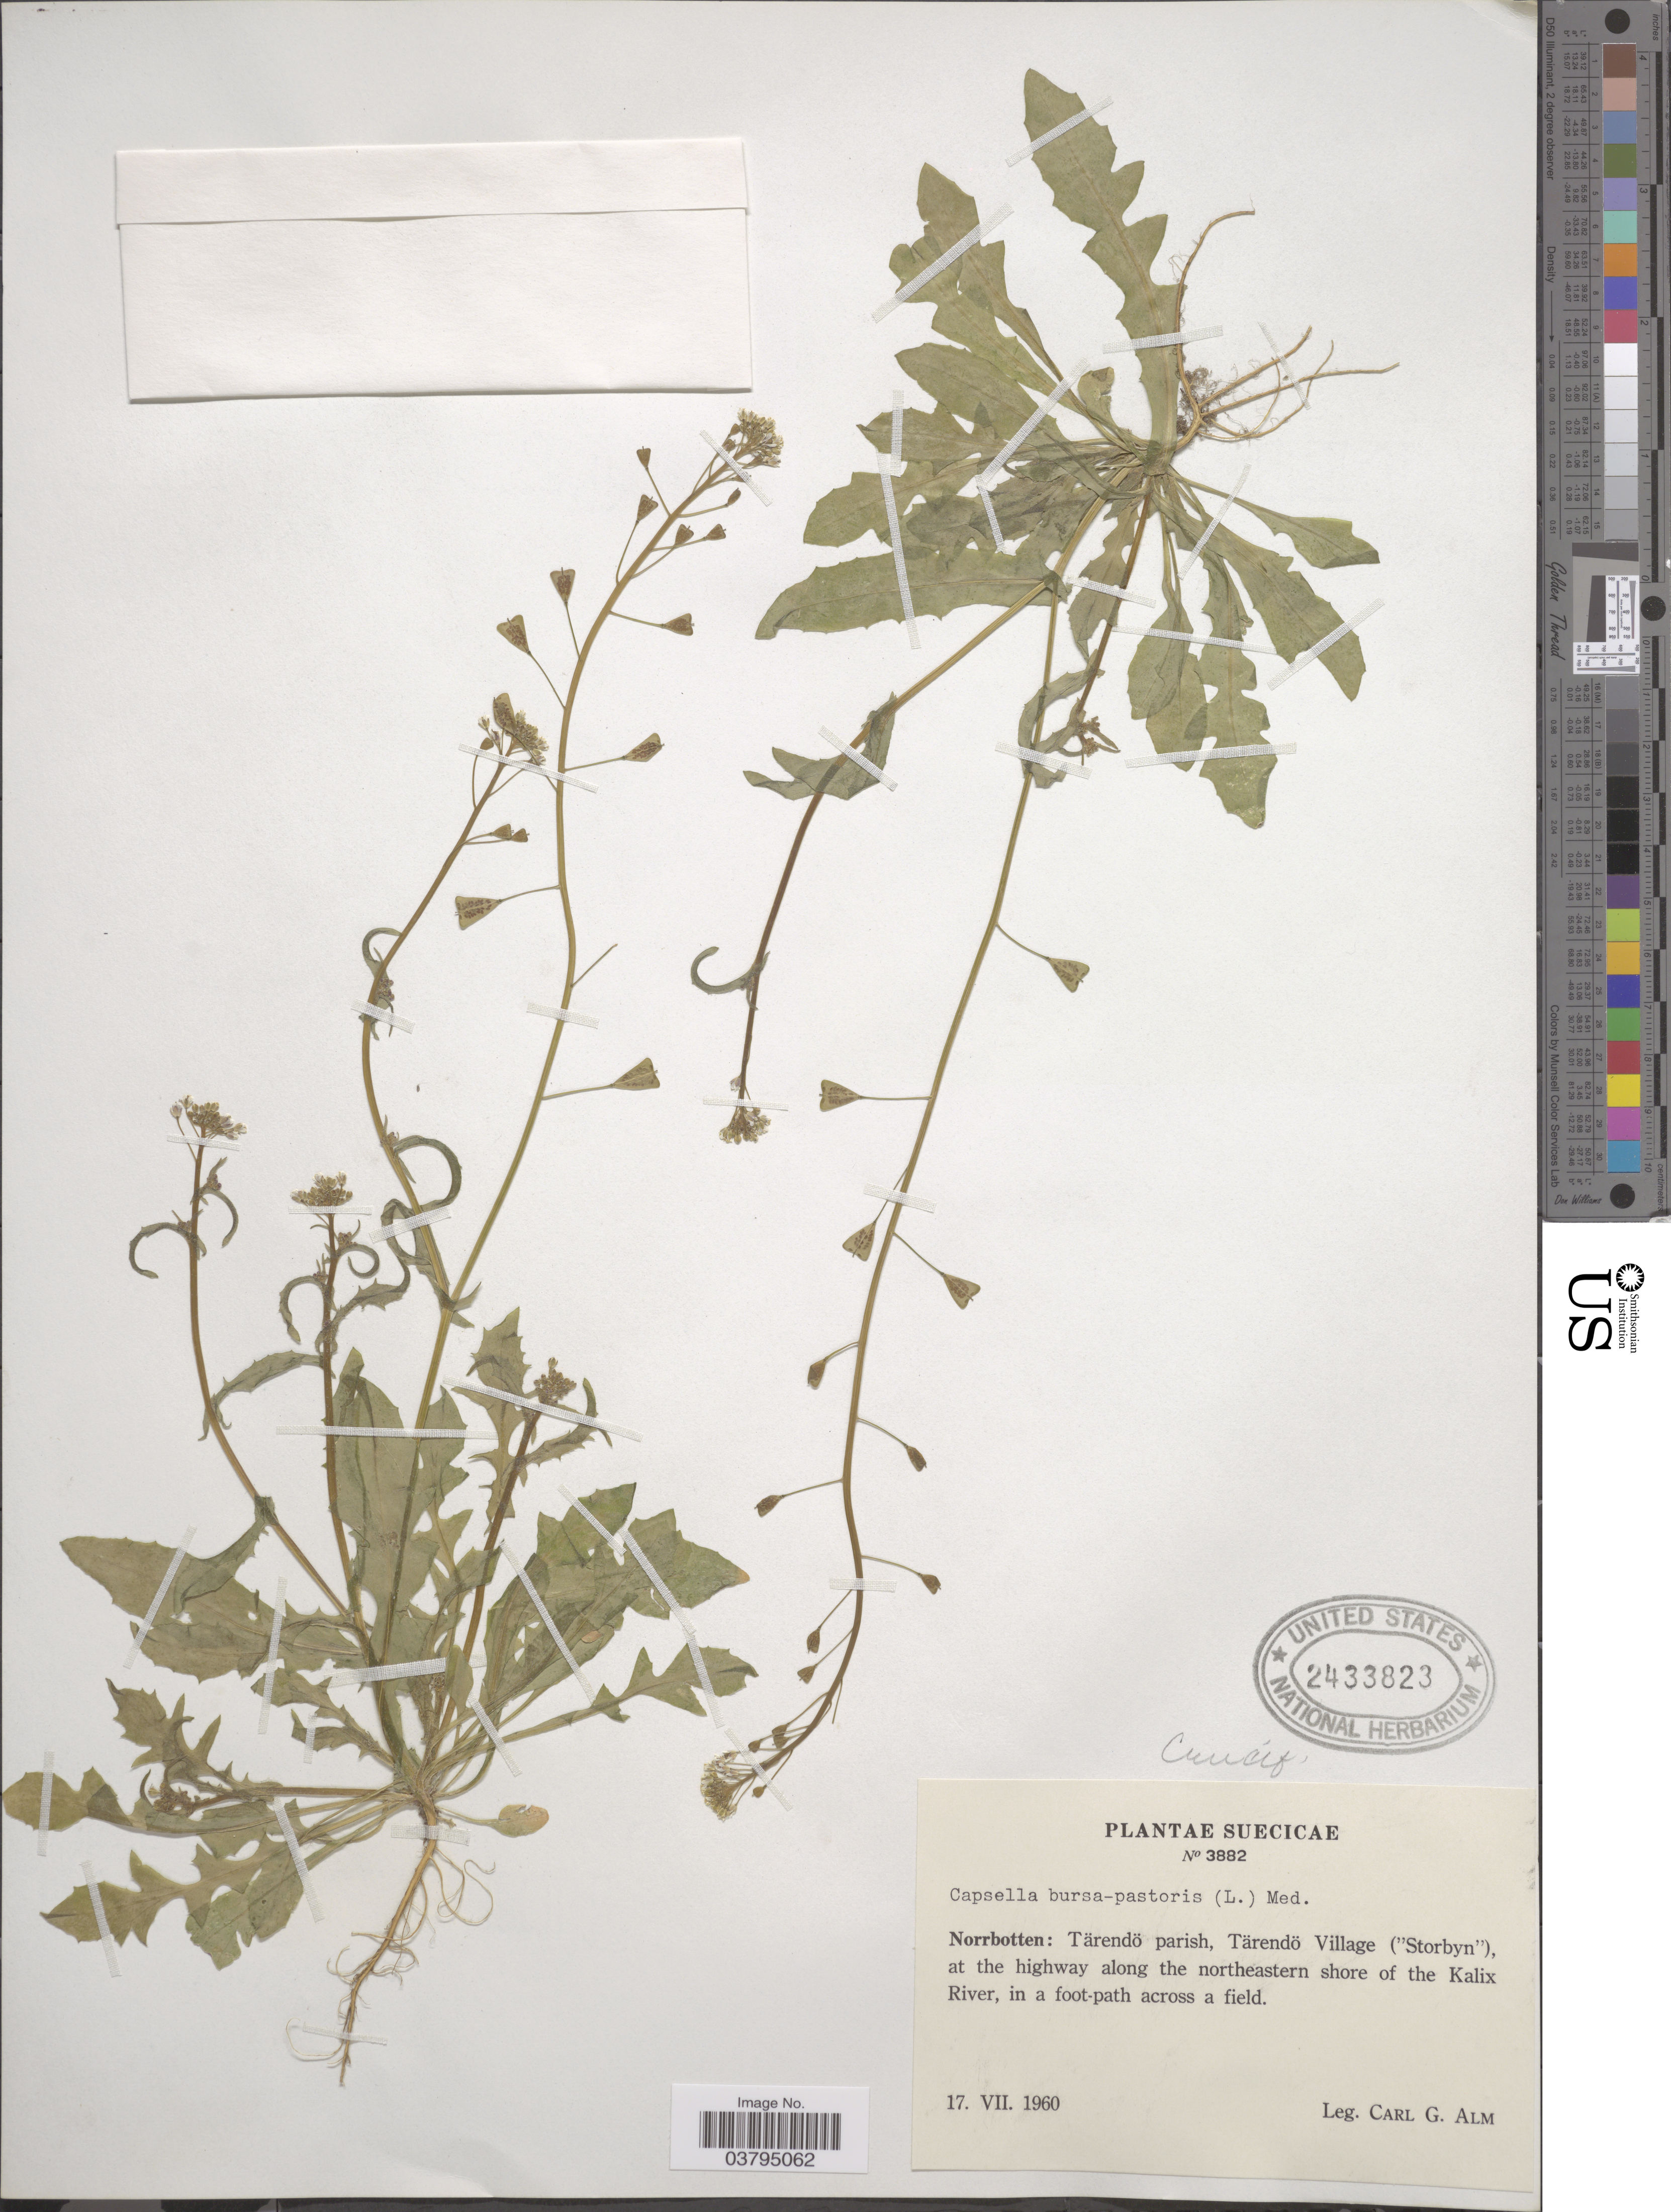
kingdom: Plantae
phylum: Tracheophyta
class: Magnoliopsida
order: Brassicales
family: Brassicaceae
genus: Capsella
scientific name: Capsella bursa-pastoris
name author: (L.) Medik.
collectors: C. G. Alm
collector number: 3882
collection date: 1960-07-17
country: Sweden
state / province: Norrbotten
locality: Suecicae. Norrbotten: Tärendö parish, Tärendö Village ( "Storbyn"), at the highway along the northeastern shore of the Kalix River.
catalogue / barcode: US 2433823